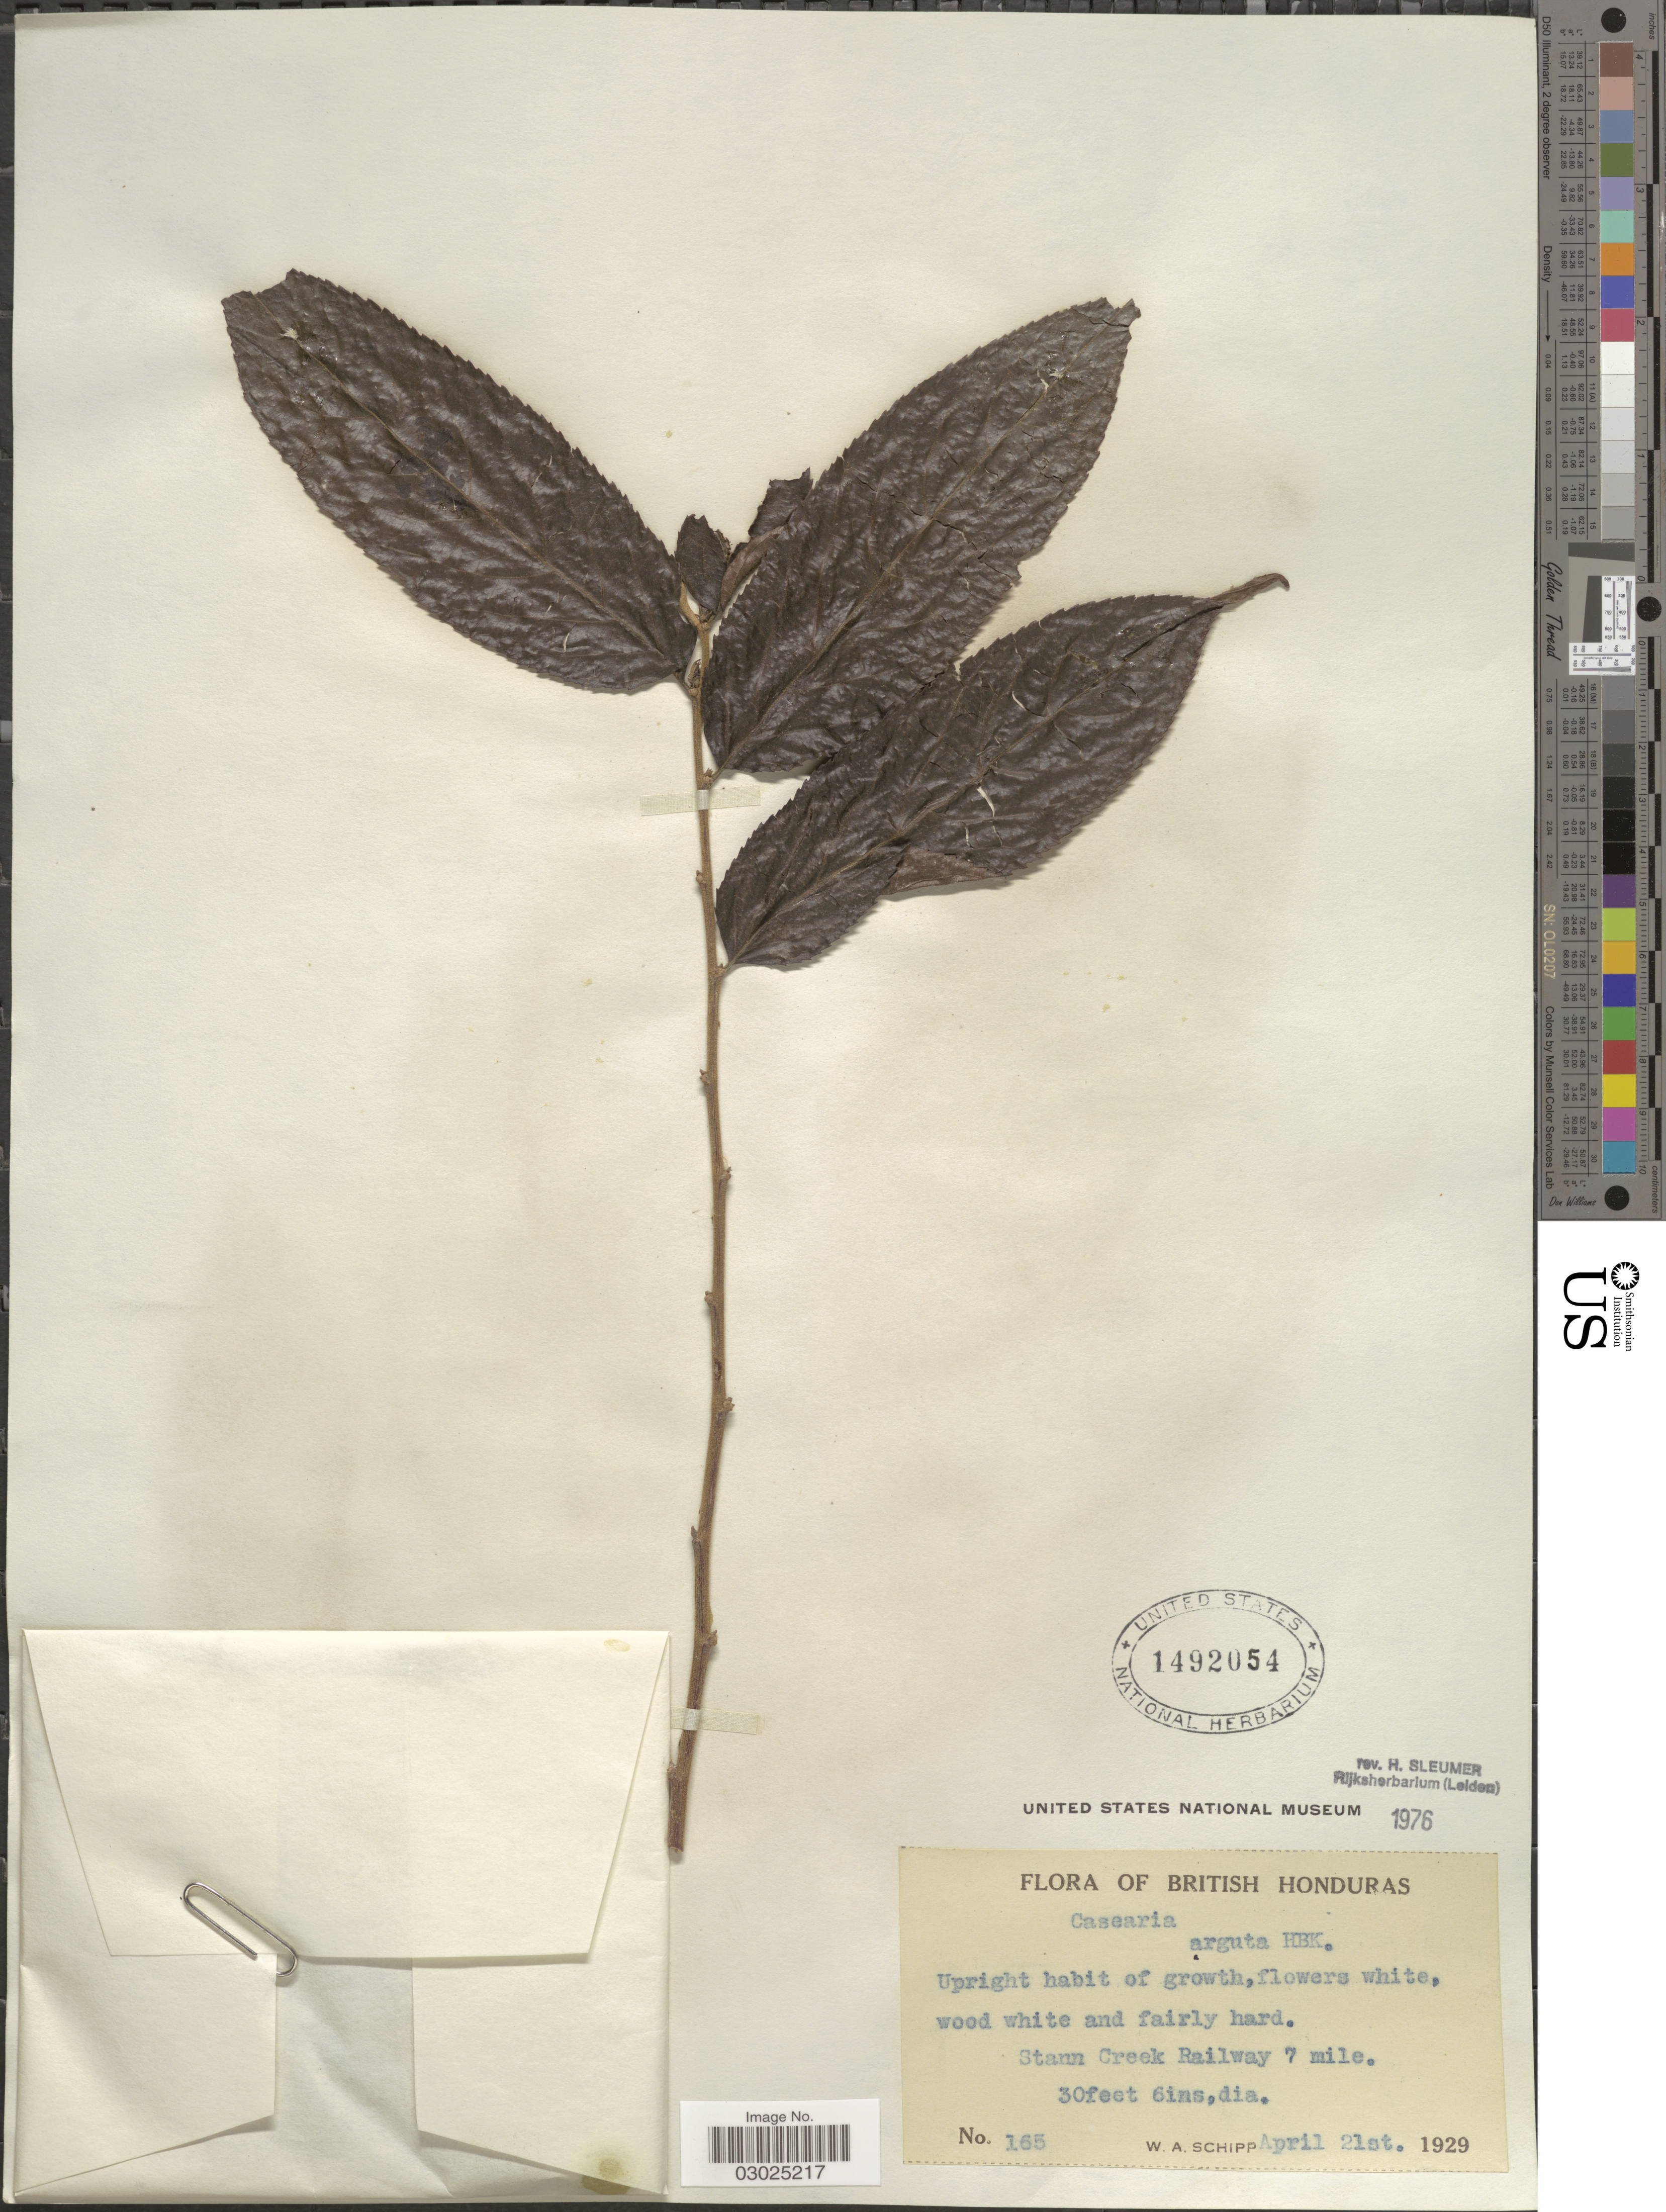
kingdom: Plantae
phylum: Tracheophyta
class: Magnoliopsida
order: Malpighiales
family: Salicaceae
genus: Casearia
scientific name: Casearia arguta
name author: Kunth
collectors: W. Schipp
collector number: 165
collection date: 1929-04-21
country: Belize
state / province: Stann Creek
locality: British Honduras. Stann Creek Railway 7 mile.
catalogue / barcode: US 1492054